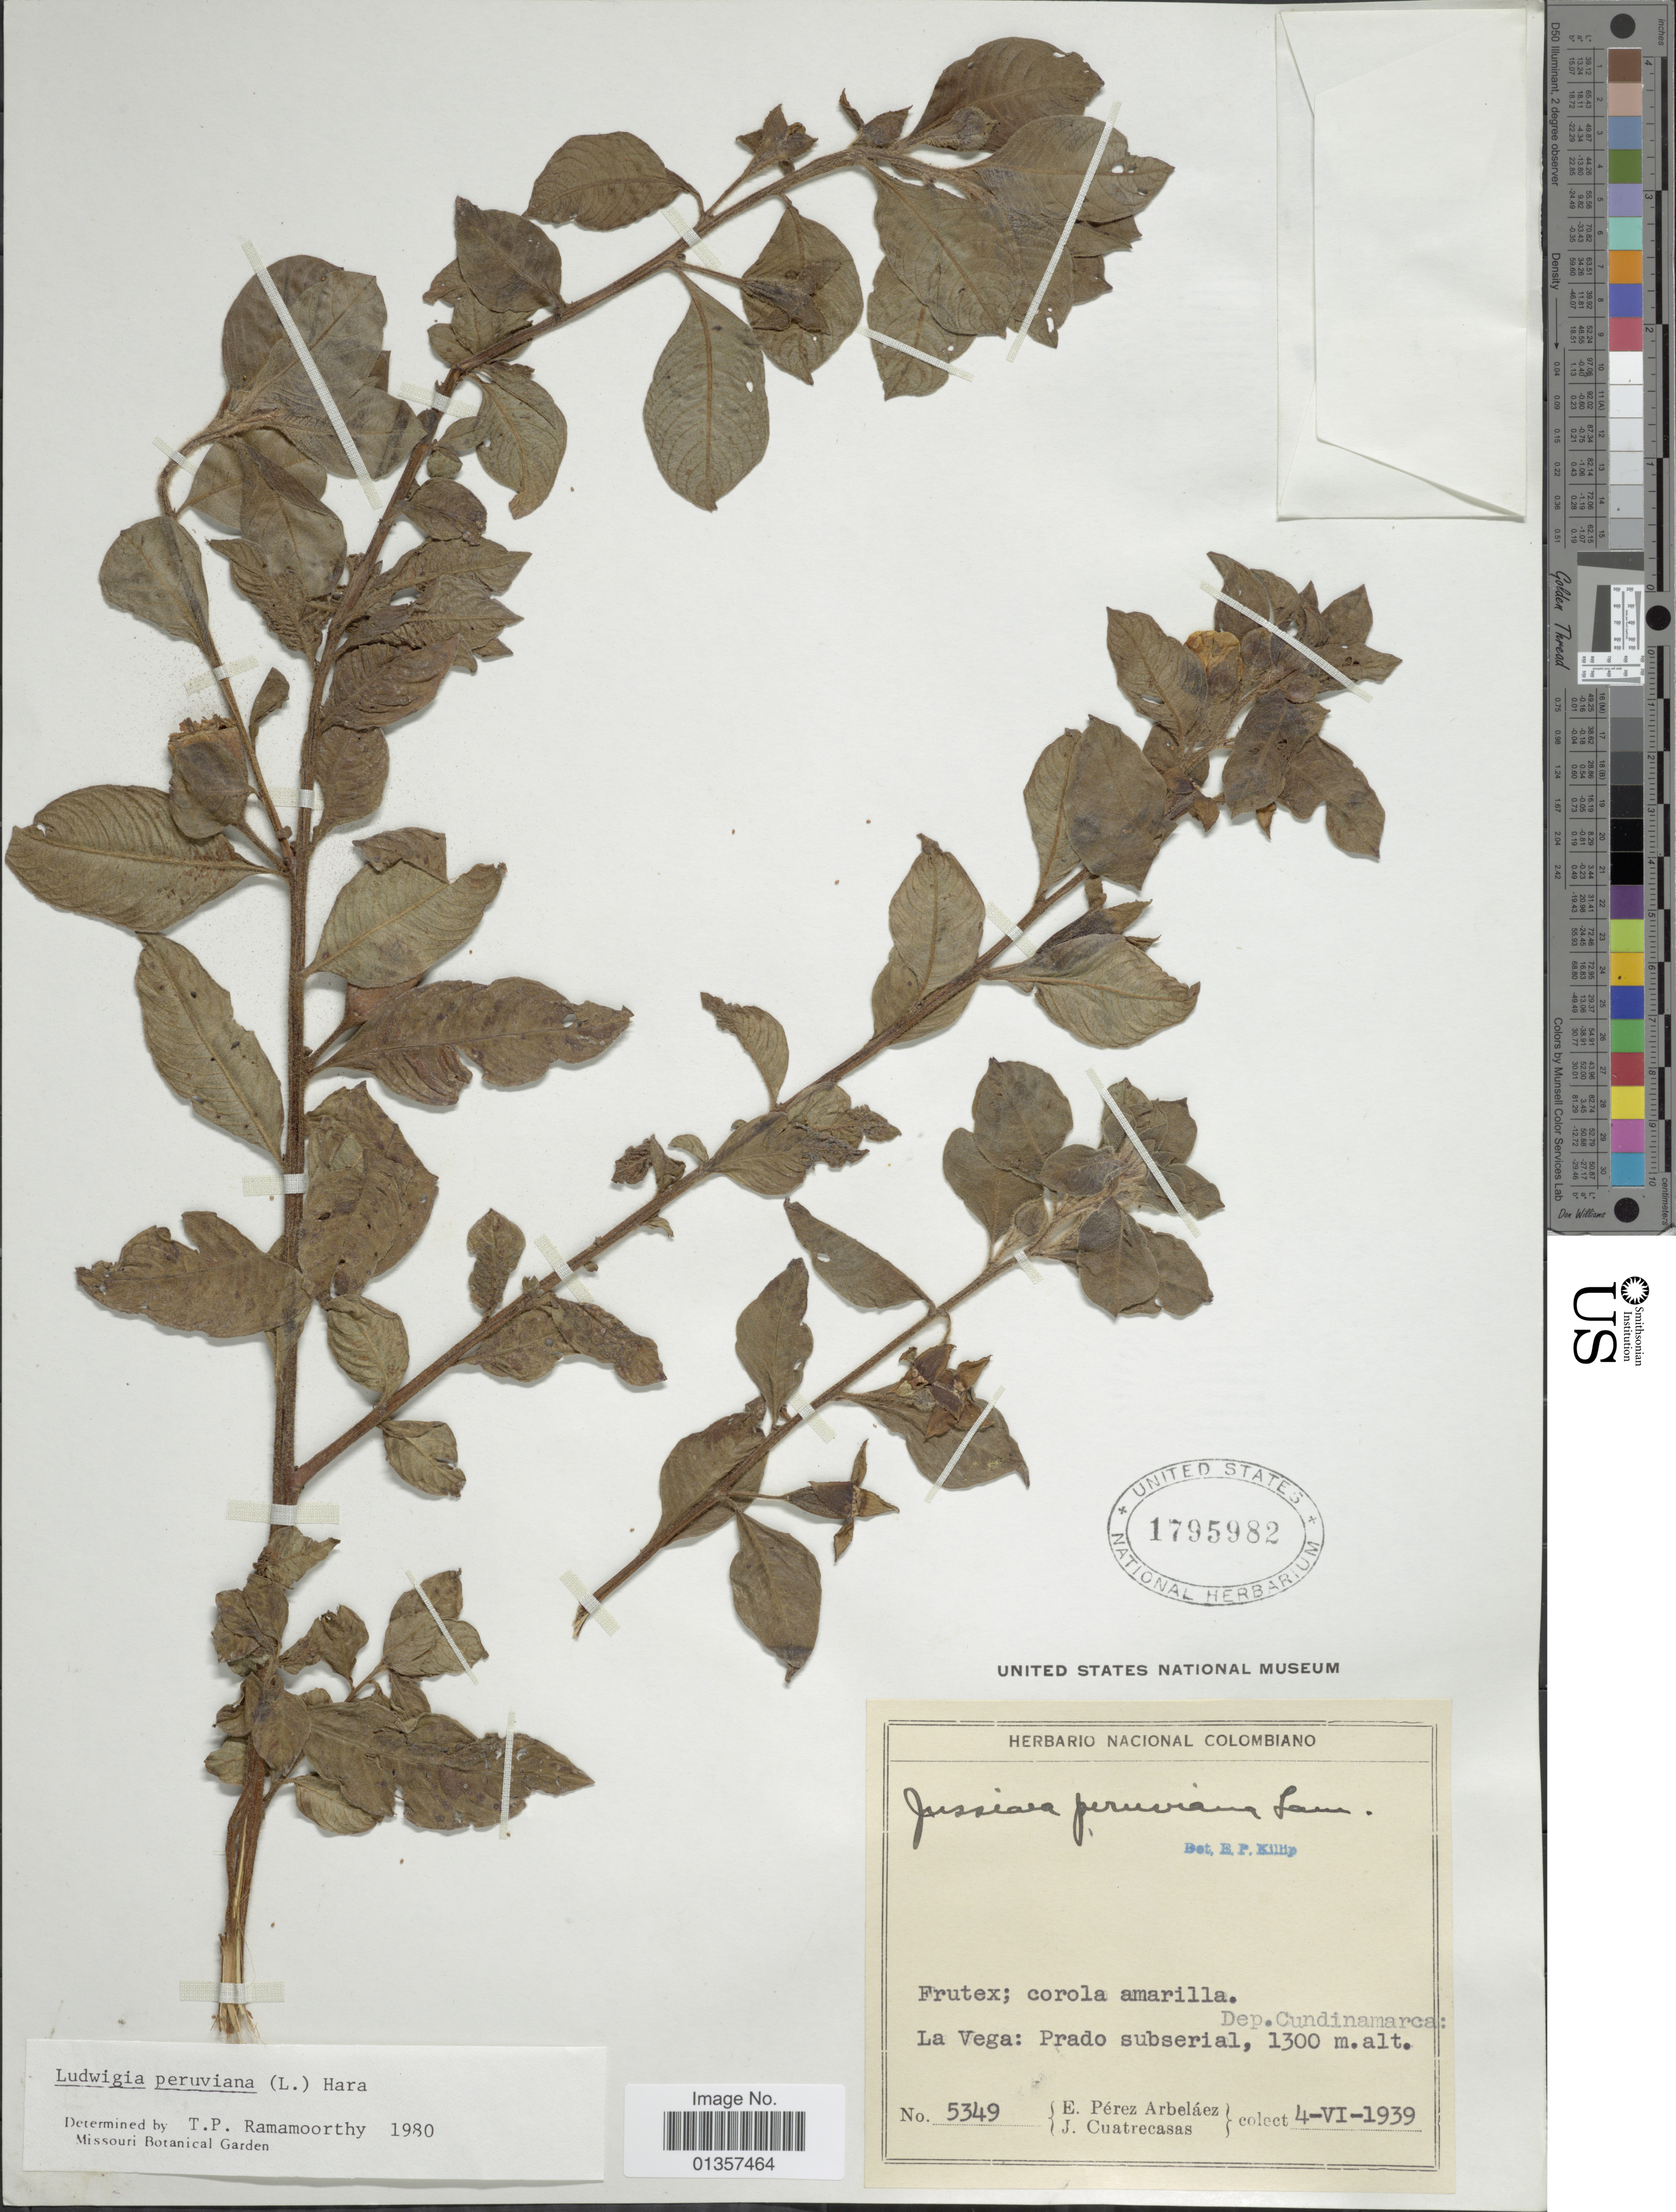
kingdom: Plantae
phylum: Tracheophyta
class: Magnoliopsida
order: Myrtales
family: Onagraceae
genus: Ludwigia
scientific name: Ludwigia peruviana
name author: (L.) H. Hara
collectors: E. Pérez Arbeláez & J. Cuatrecasas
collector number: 5349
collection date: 1939-06-04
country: Colombia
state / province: Cundinamarca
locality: La Vega: Prado subserial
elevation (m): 1300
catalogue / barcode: US 1795982